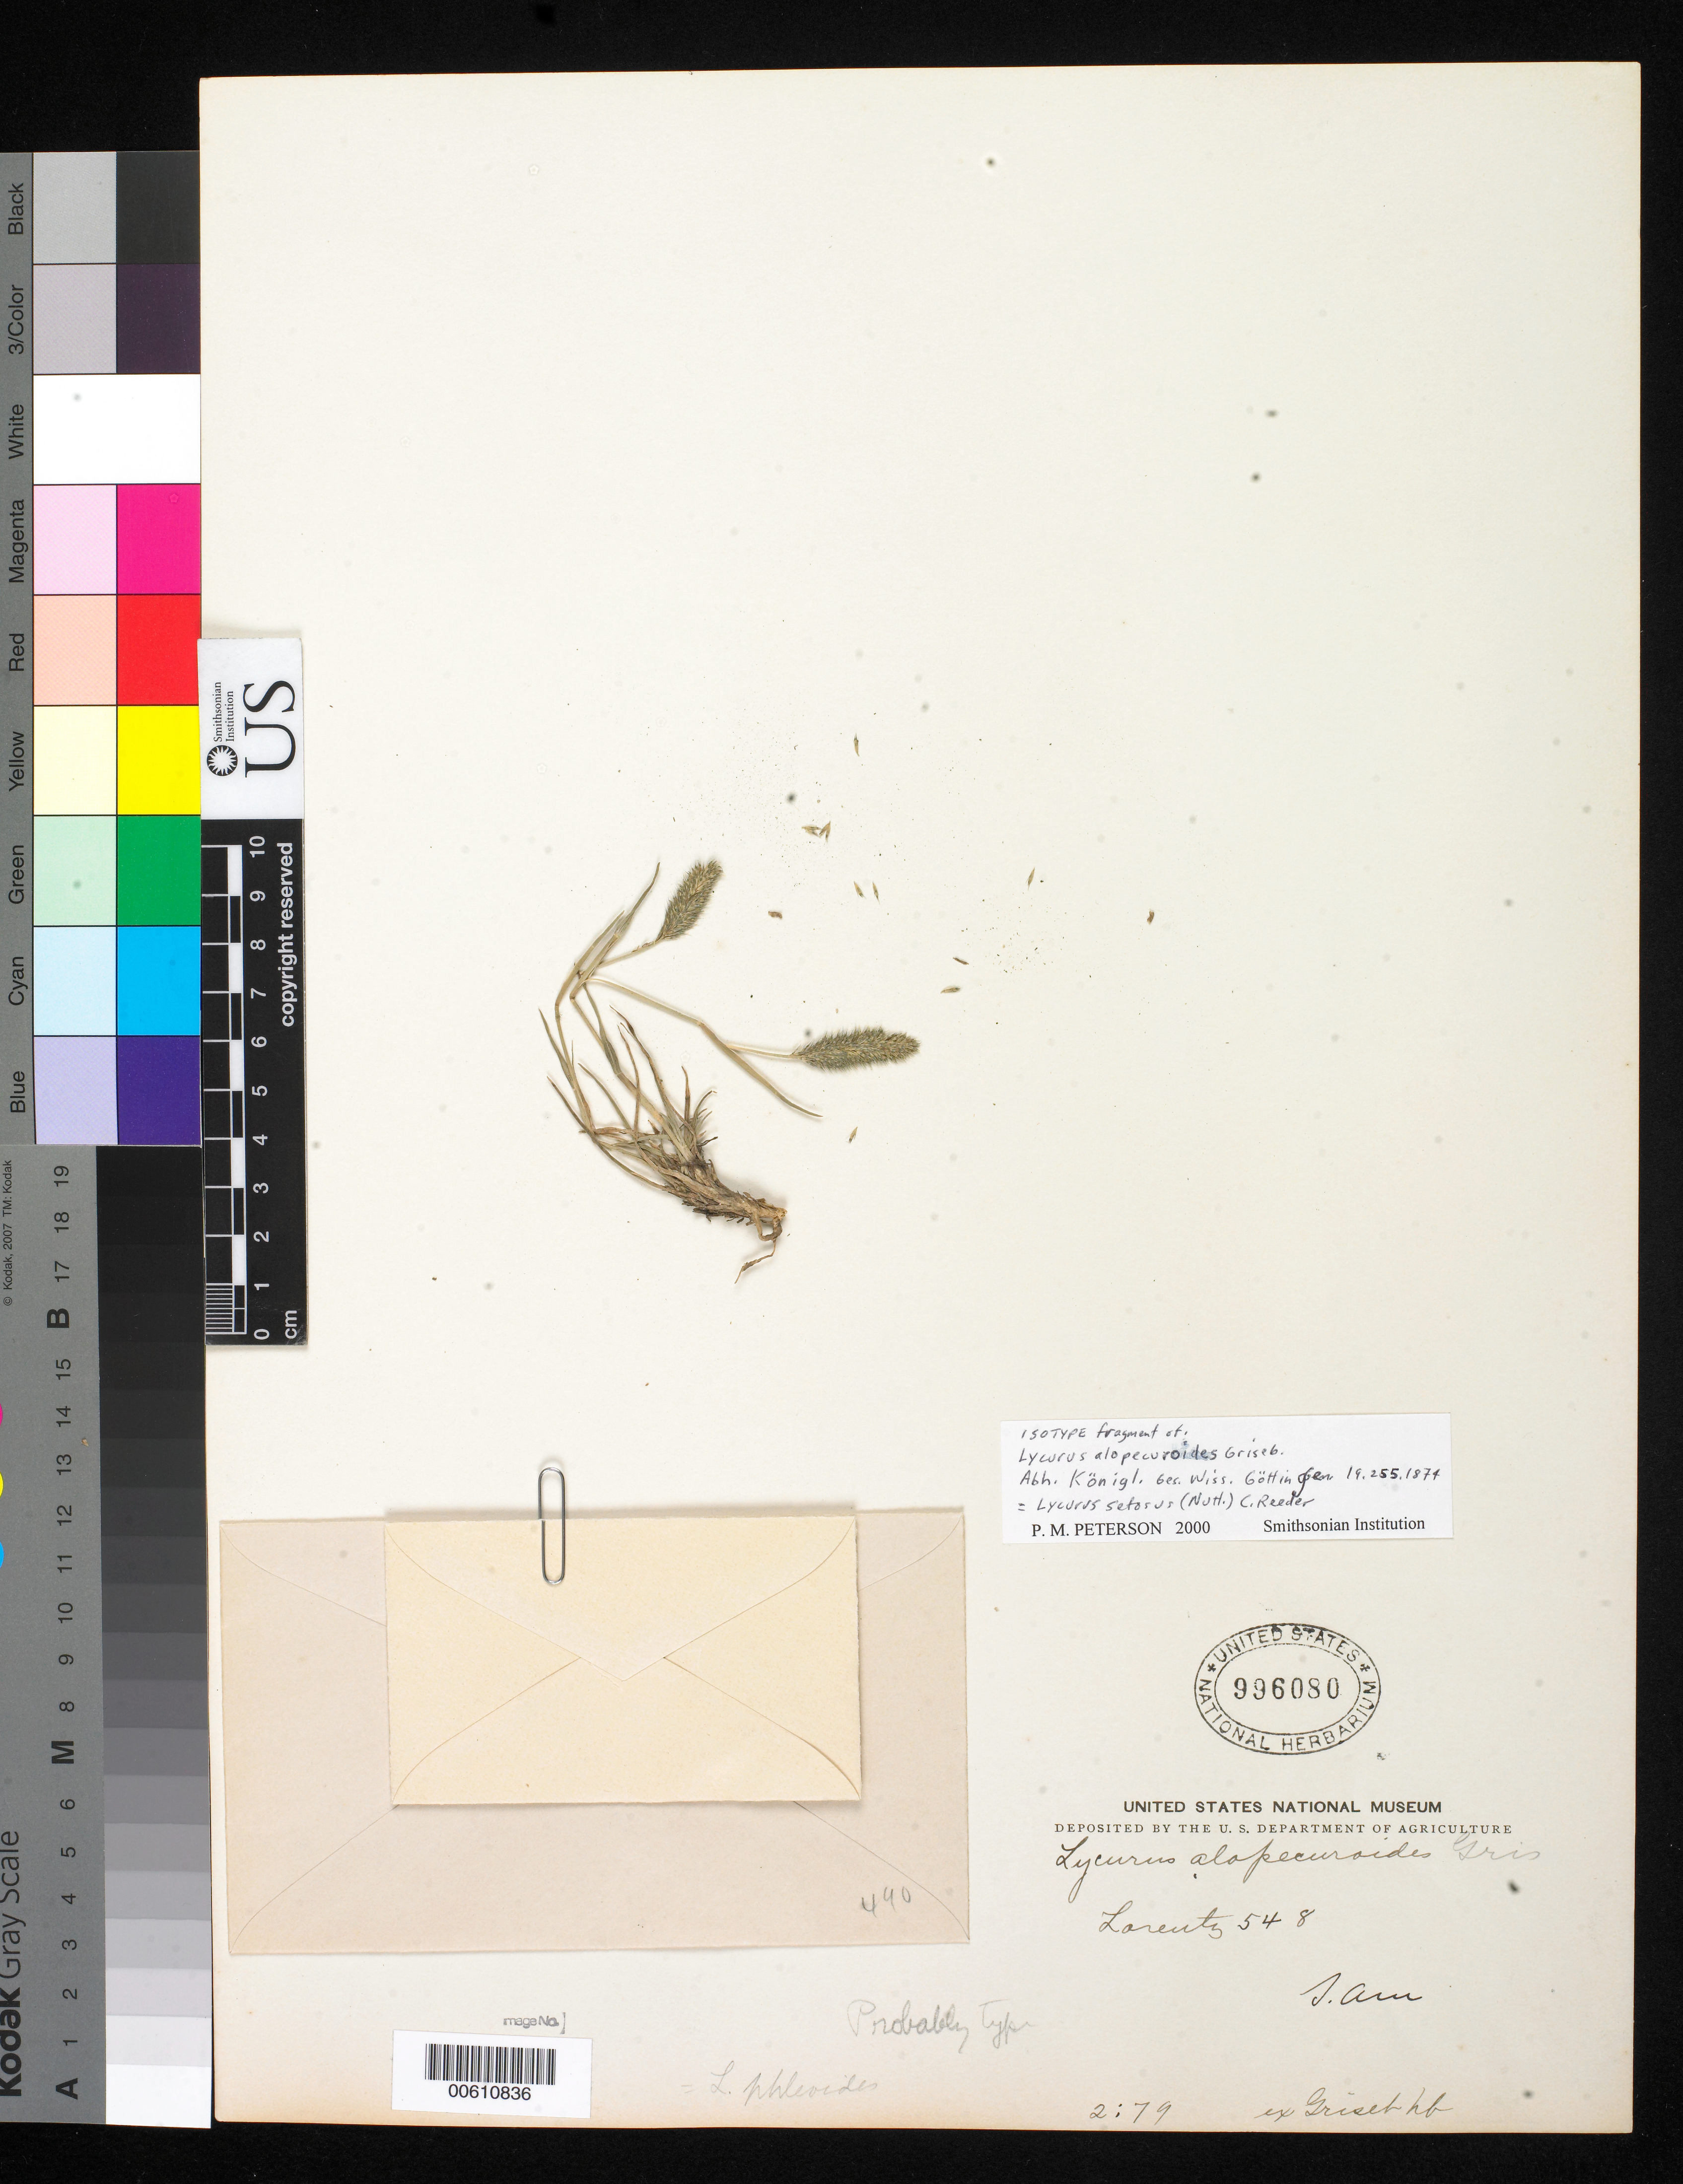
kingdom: Plantae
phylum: Tracheophyta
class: Liliopsida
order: Poales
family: Poaceae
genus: Lycurus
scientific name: Lycurus alopecuroides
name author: Griseb.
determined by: Peterson, Paul M., (BOT), Smithsonian Institution - National Museum of Natural History (UNITED STATES)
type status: Type Fragment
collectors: P. G. Lorentz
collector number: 548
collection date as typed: Feb 1879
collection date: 1879-02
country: Argentina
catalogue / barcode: US 996080